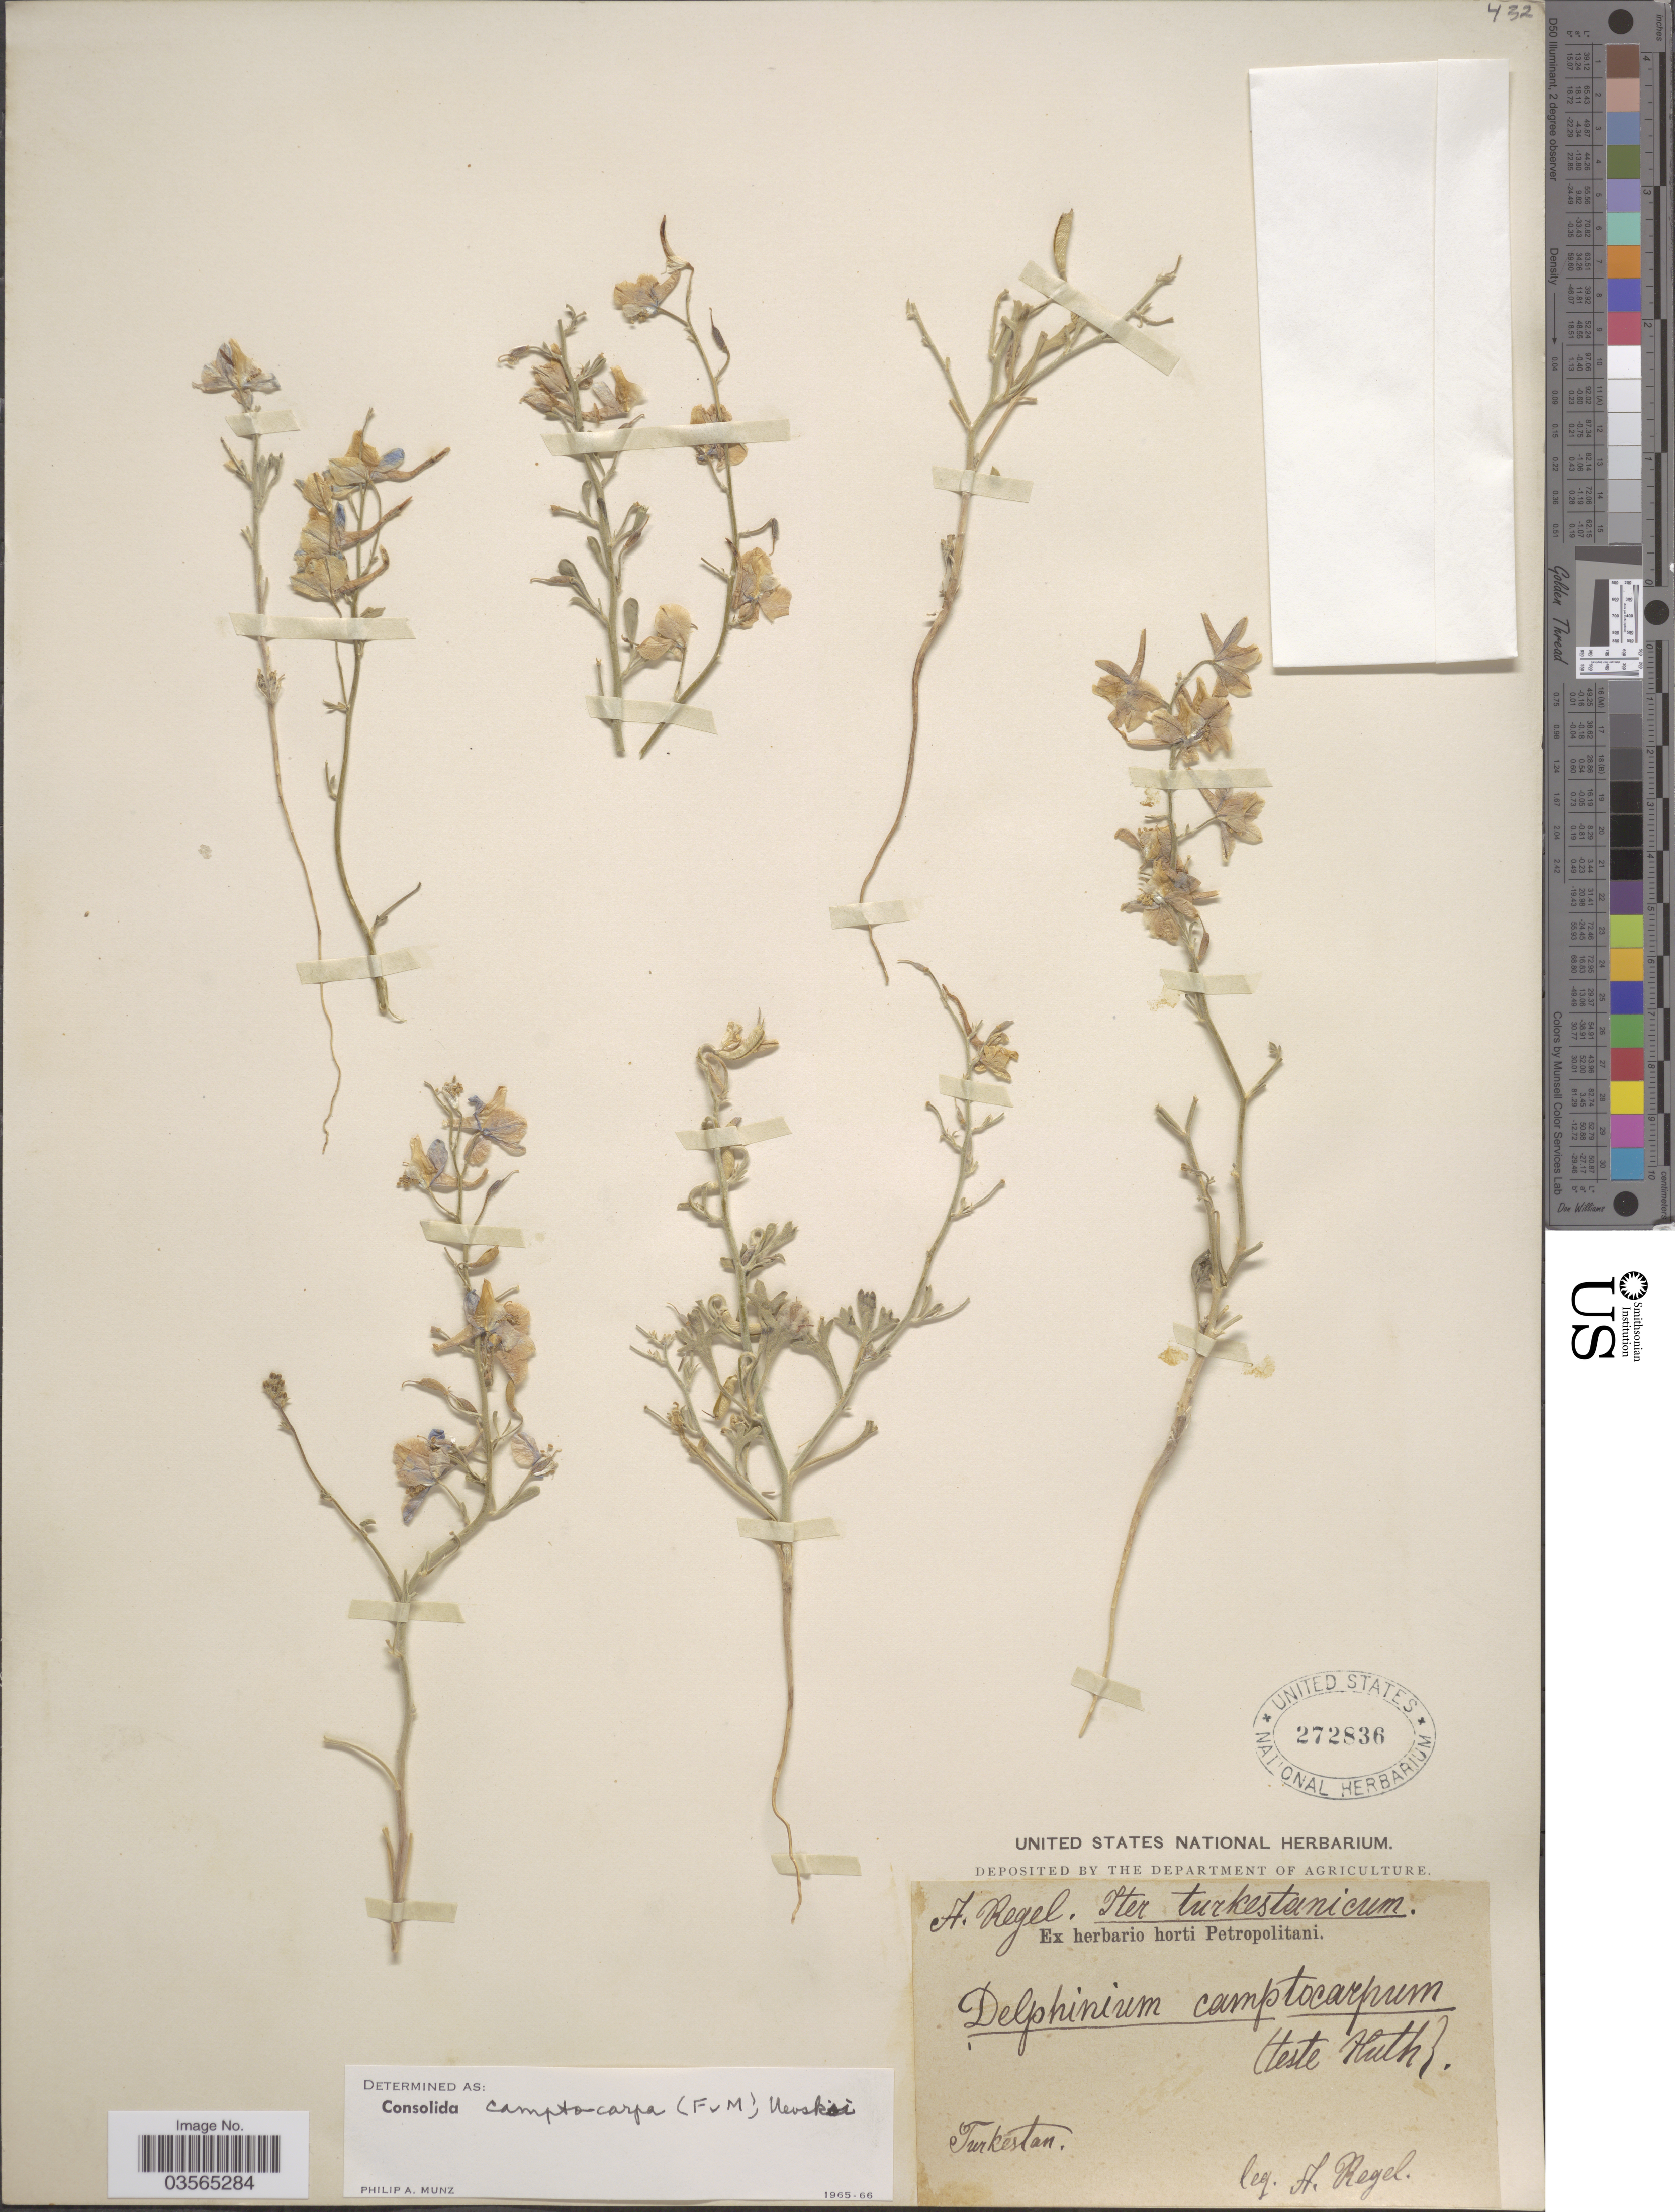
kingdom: Plantae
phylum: Tracheophyta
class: Magnoliopsida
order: Ranunculales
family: Ranunculaceae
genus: Delphinium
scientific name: Delphinium camtocarpum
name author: Fisch. & C.A. Mey.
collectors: A. Regel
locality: Iter Turkestanicum. Turkestan.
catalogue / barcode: US 272836